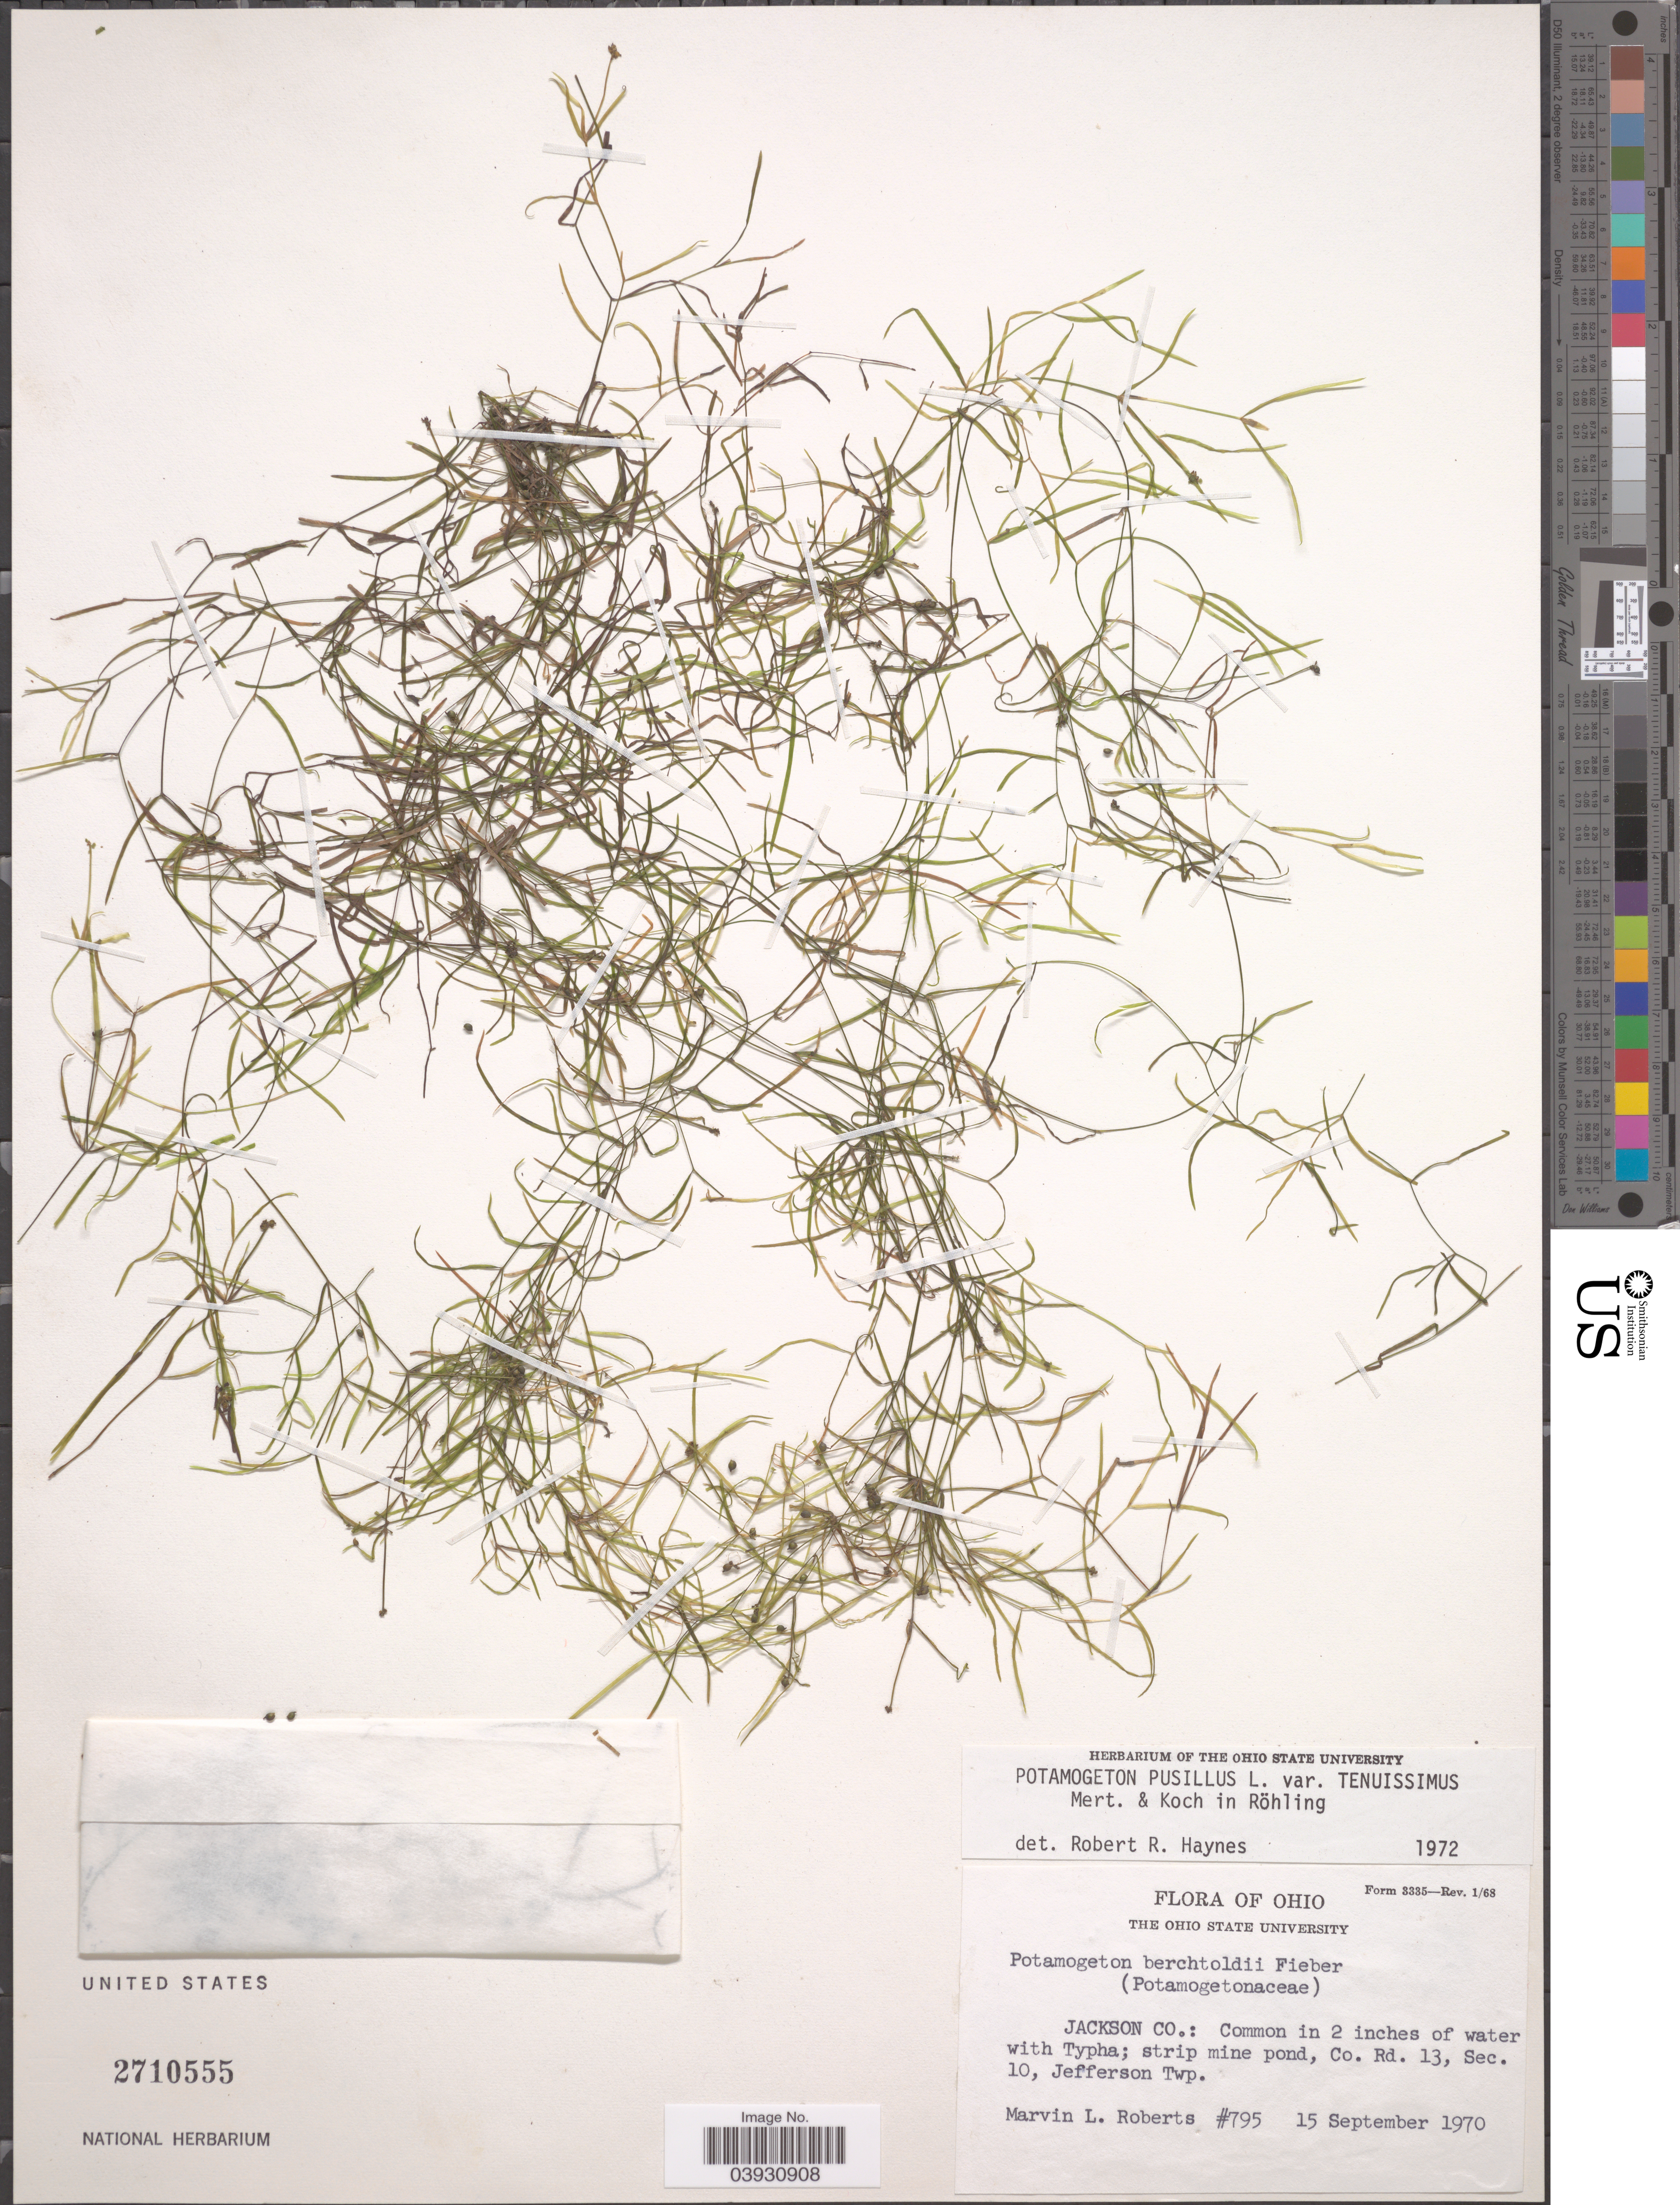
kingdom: Plantae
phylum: Tracheophyta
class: Liliopsida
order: Alismatales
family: Potamogetonaceae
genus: Potamogeton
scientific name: Potamogeton pusillus subsp. tenuissimus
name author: Mert. & W.D.J. Koch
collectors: M. Roberts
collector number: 795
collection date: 1970-09-15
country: United States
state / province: Ohio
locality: Jackson Co.: strip mine pond, Co. Rd. 13, Sec. 10, Jefferson Twp.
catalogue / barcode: US 2710555